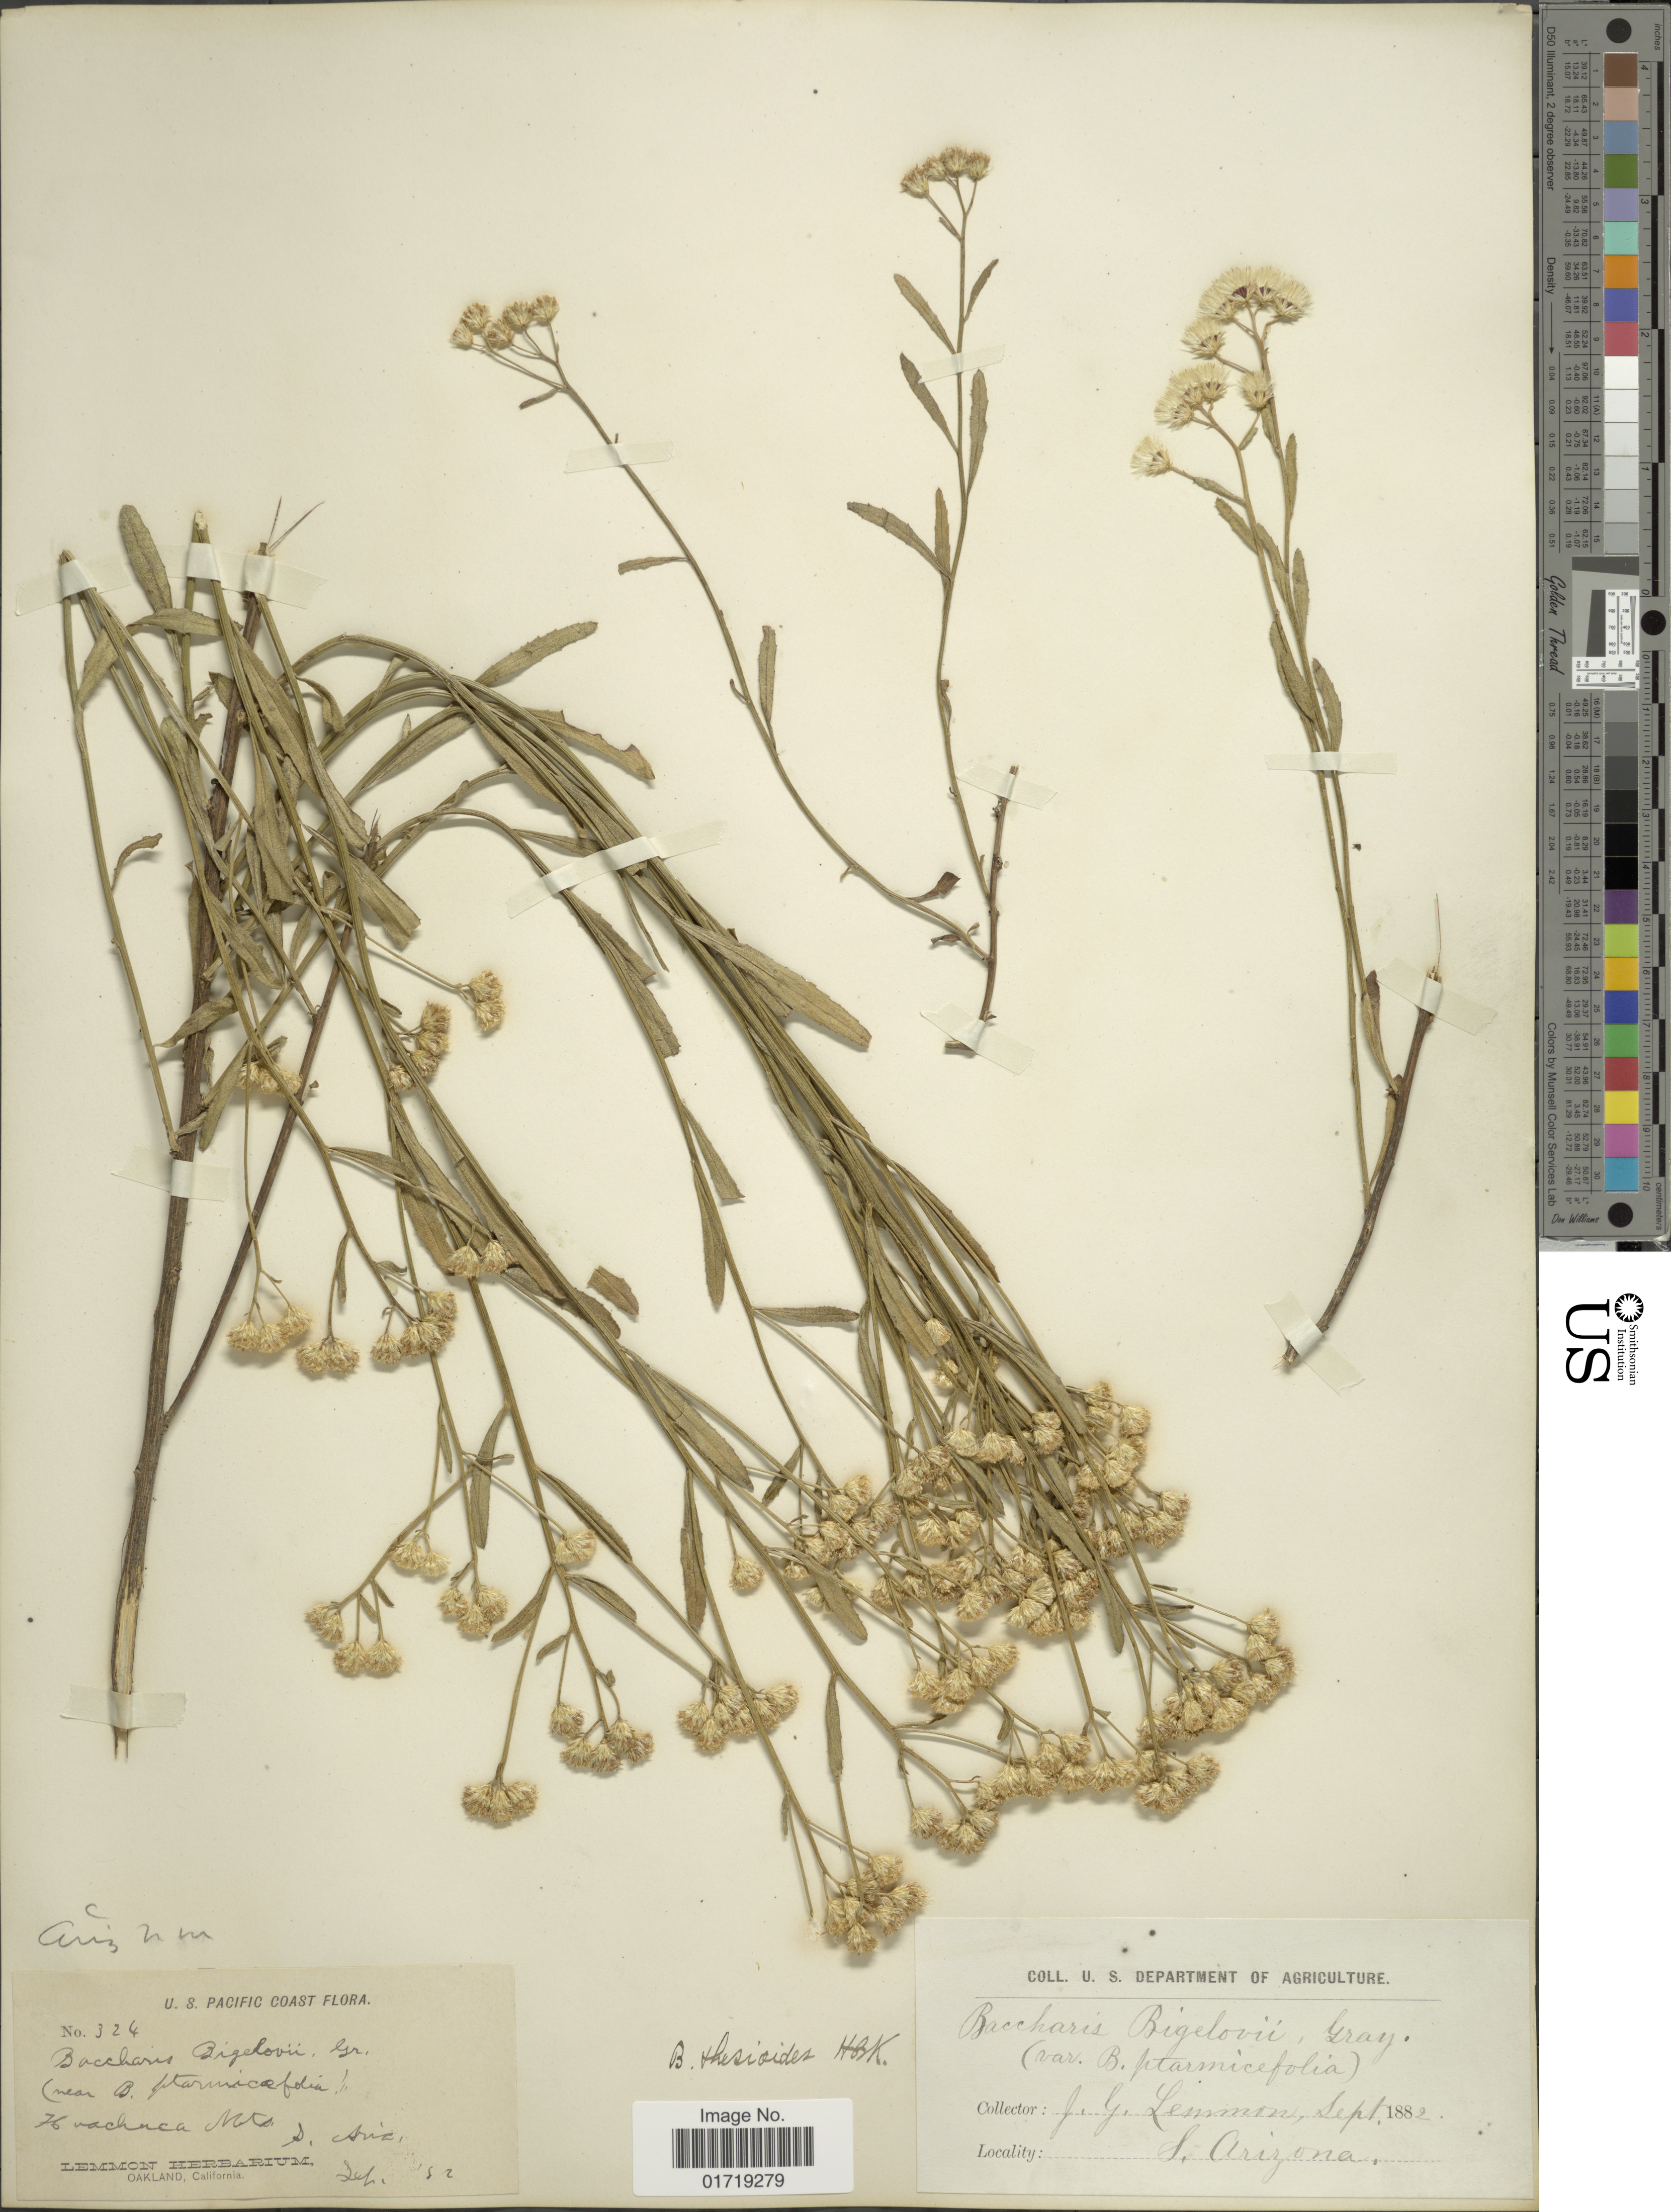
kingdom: Plantae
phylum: Tracheophyta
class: Magnoliopsida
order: Asterales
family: Asteraceae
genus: Baccharis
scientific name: Baccharis thesioides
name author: Kunth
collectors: J. Lemmon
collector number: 324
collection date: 1882-09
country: United States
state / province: Arizona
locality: U. S. Pacific Coast, Huachuca Mts., S. Arizona